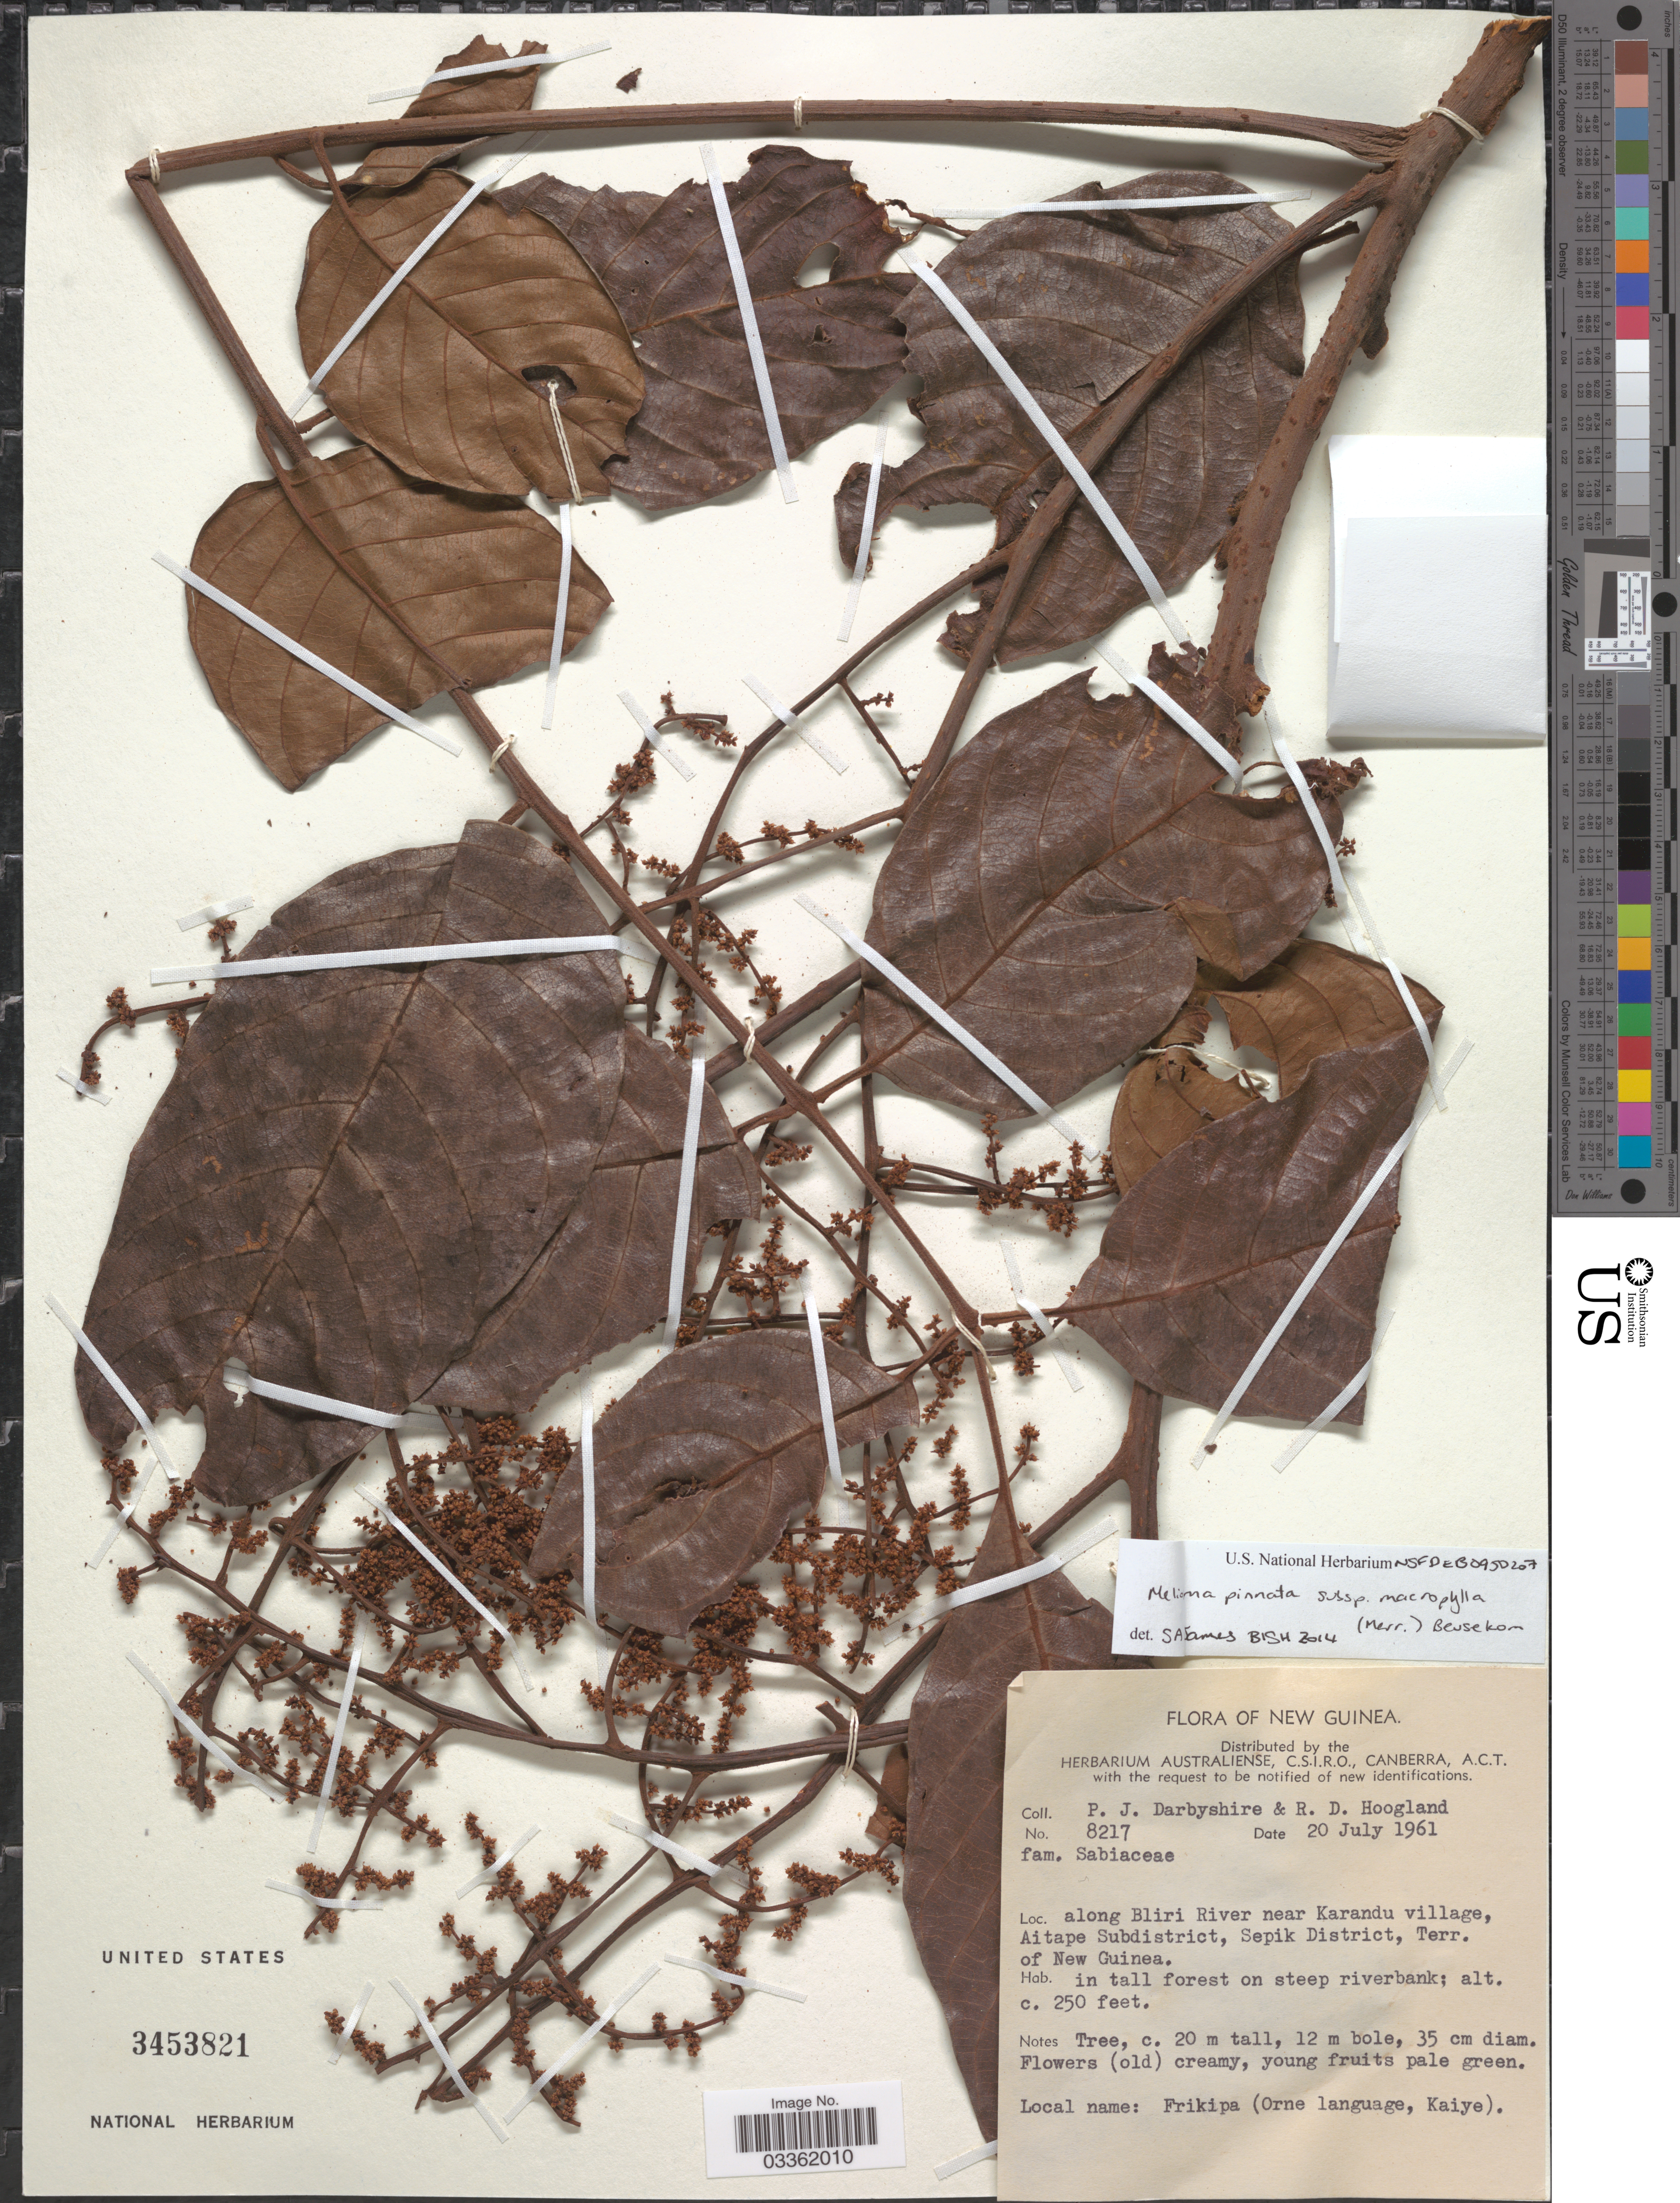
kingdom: Plantae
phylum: Tracheophyta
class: Magnoliopsida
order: Proteales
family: Sabiaceae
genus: Meliosma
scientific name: Meliosma macrophylla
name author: Merr.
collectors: P. Darbyshire & R. D. Hoogland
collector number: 8217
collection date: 1961-07-20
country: Papua New Guinea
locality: New Guinea. Along Bliri River near Karandu village, Aitape Subdistrict, Sepik District, Terr. of New Guinea.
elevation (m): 76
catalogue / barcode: US 3453821